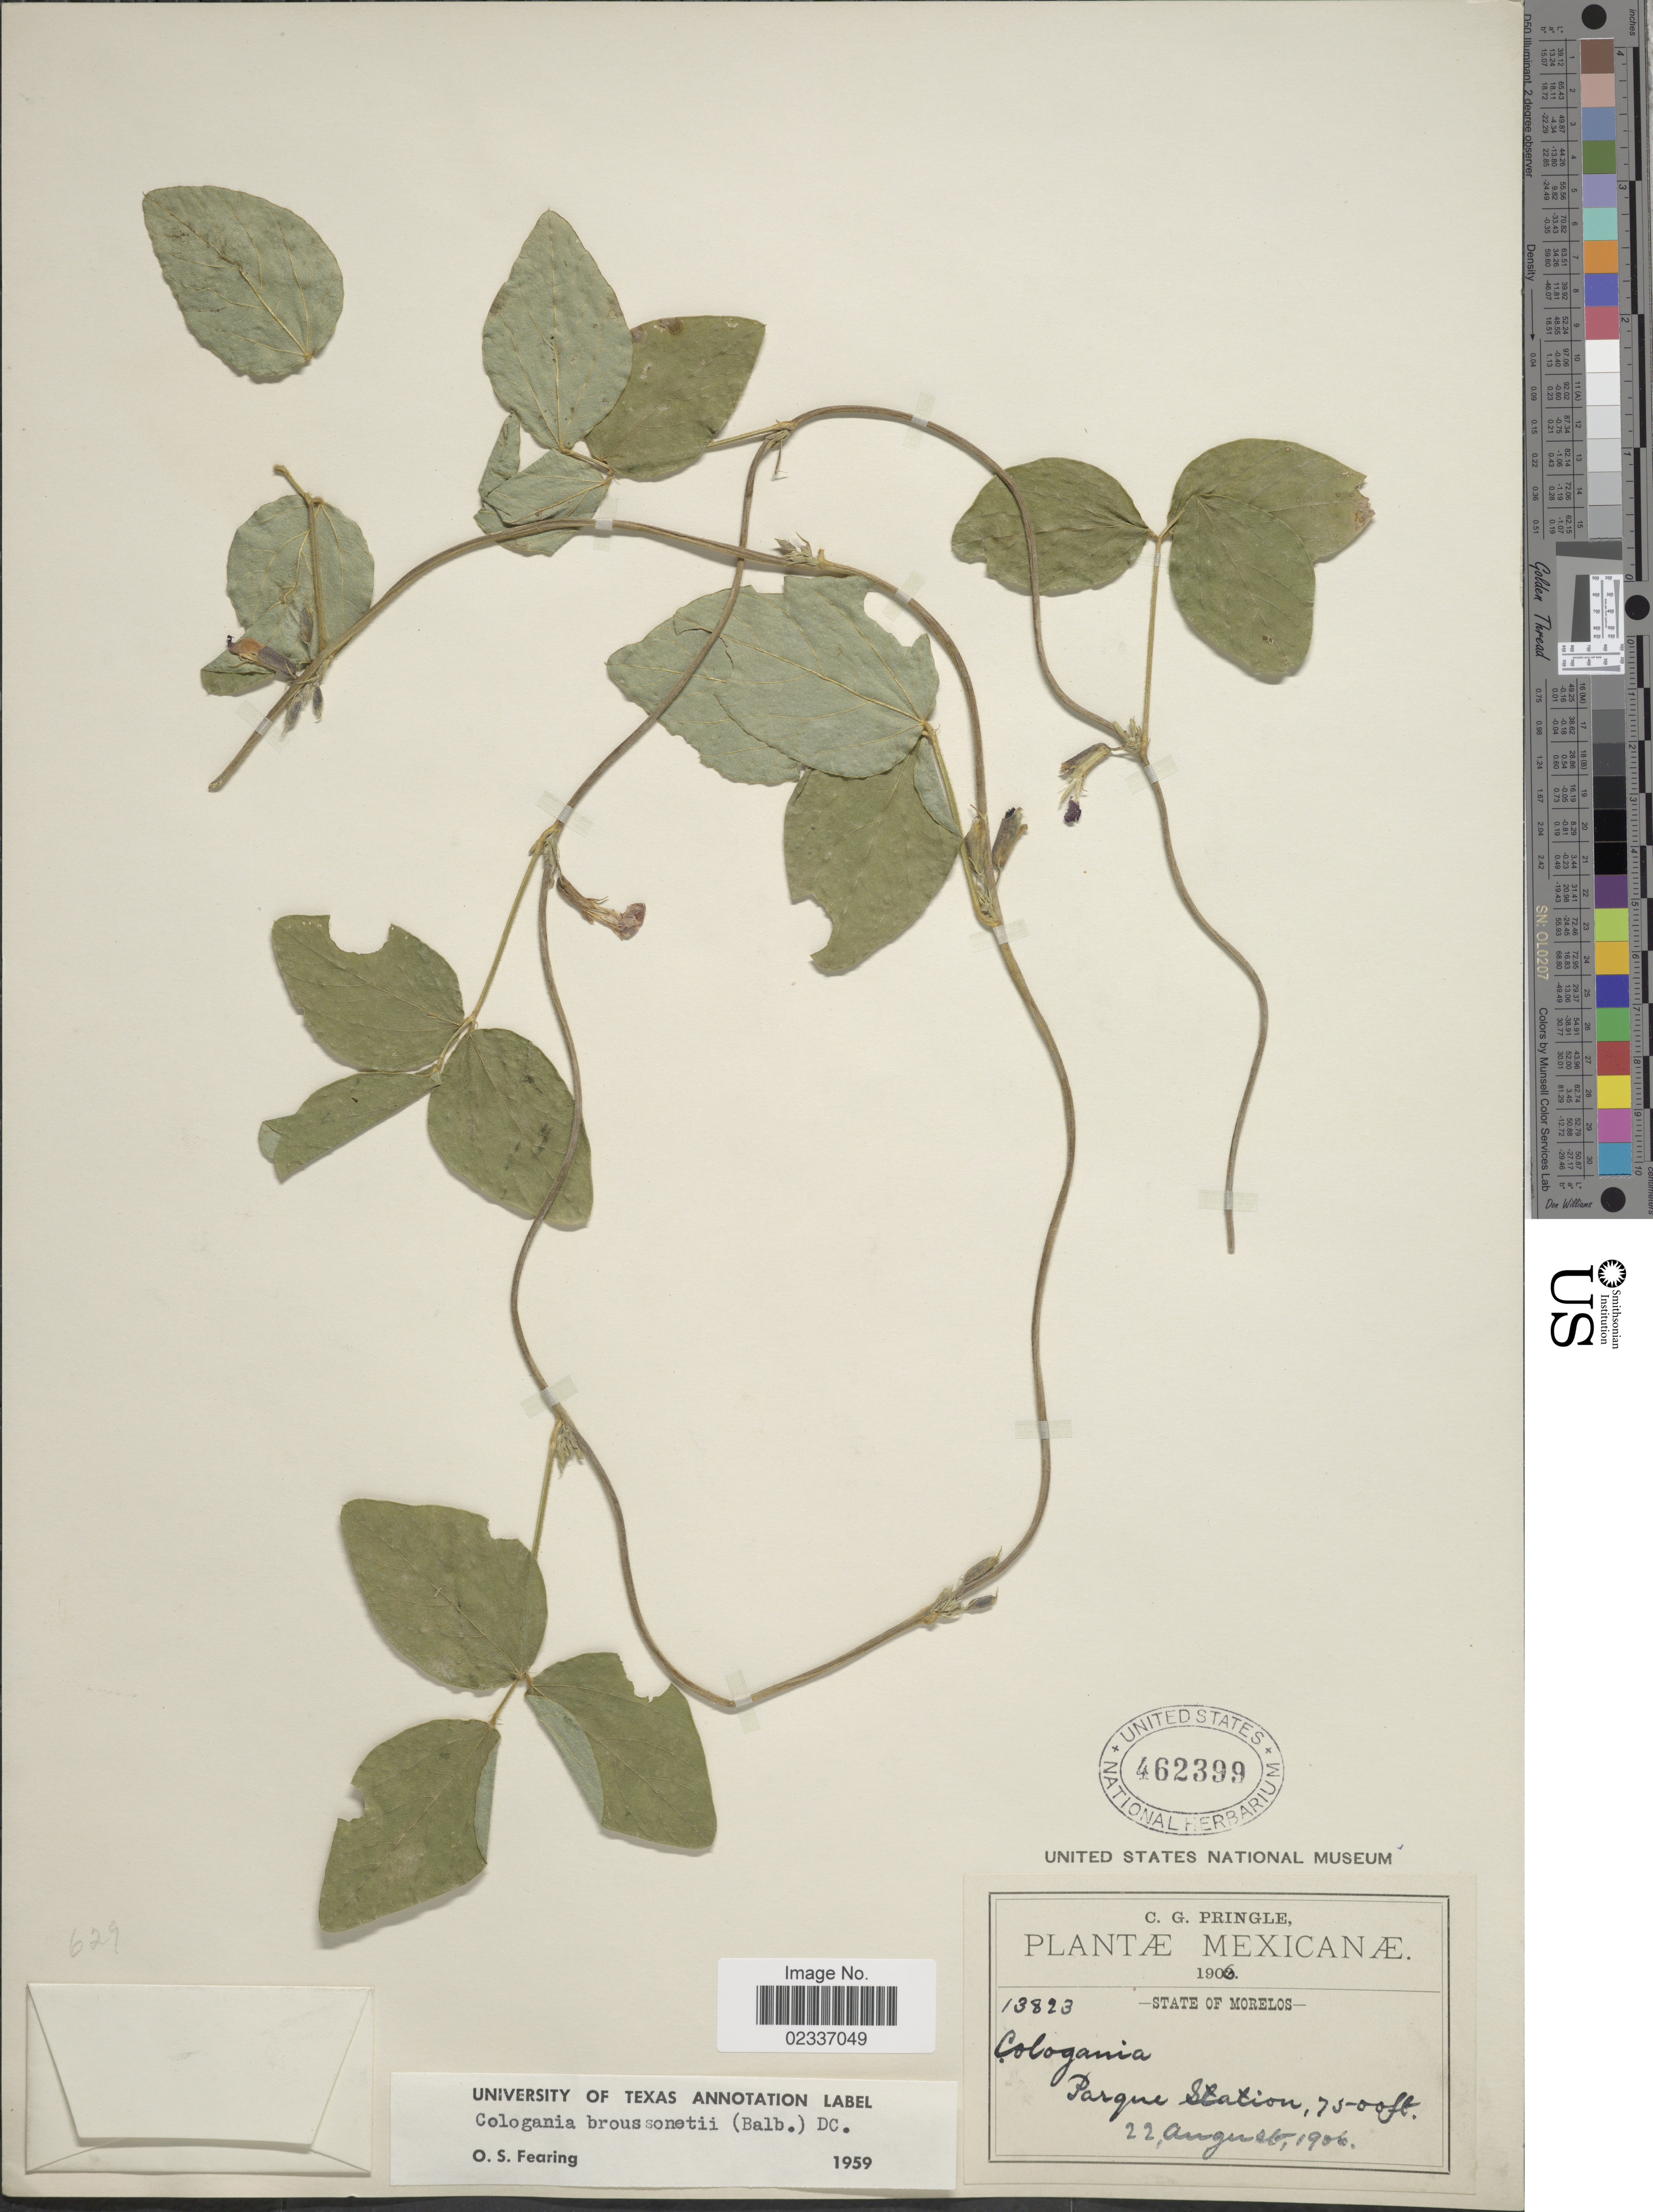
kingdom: Plantae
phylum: Tracheophyta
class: Magnoliopsida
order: Fabales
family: Fabaceae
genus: Cologania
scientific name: Cologania broussonetii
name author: (Balb.) DC.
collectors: C. G. Pringle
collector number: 13823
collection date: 1906-08-22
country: Mexico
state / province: Morelos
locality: Parque Station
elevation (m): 2286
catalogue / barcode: US 462399